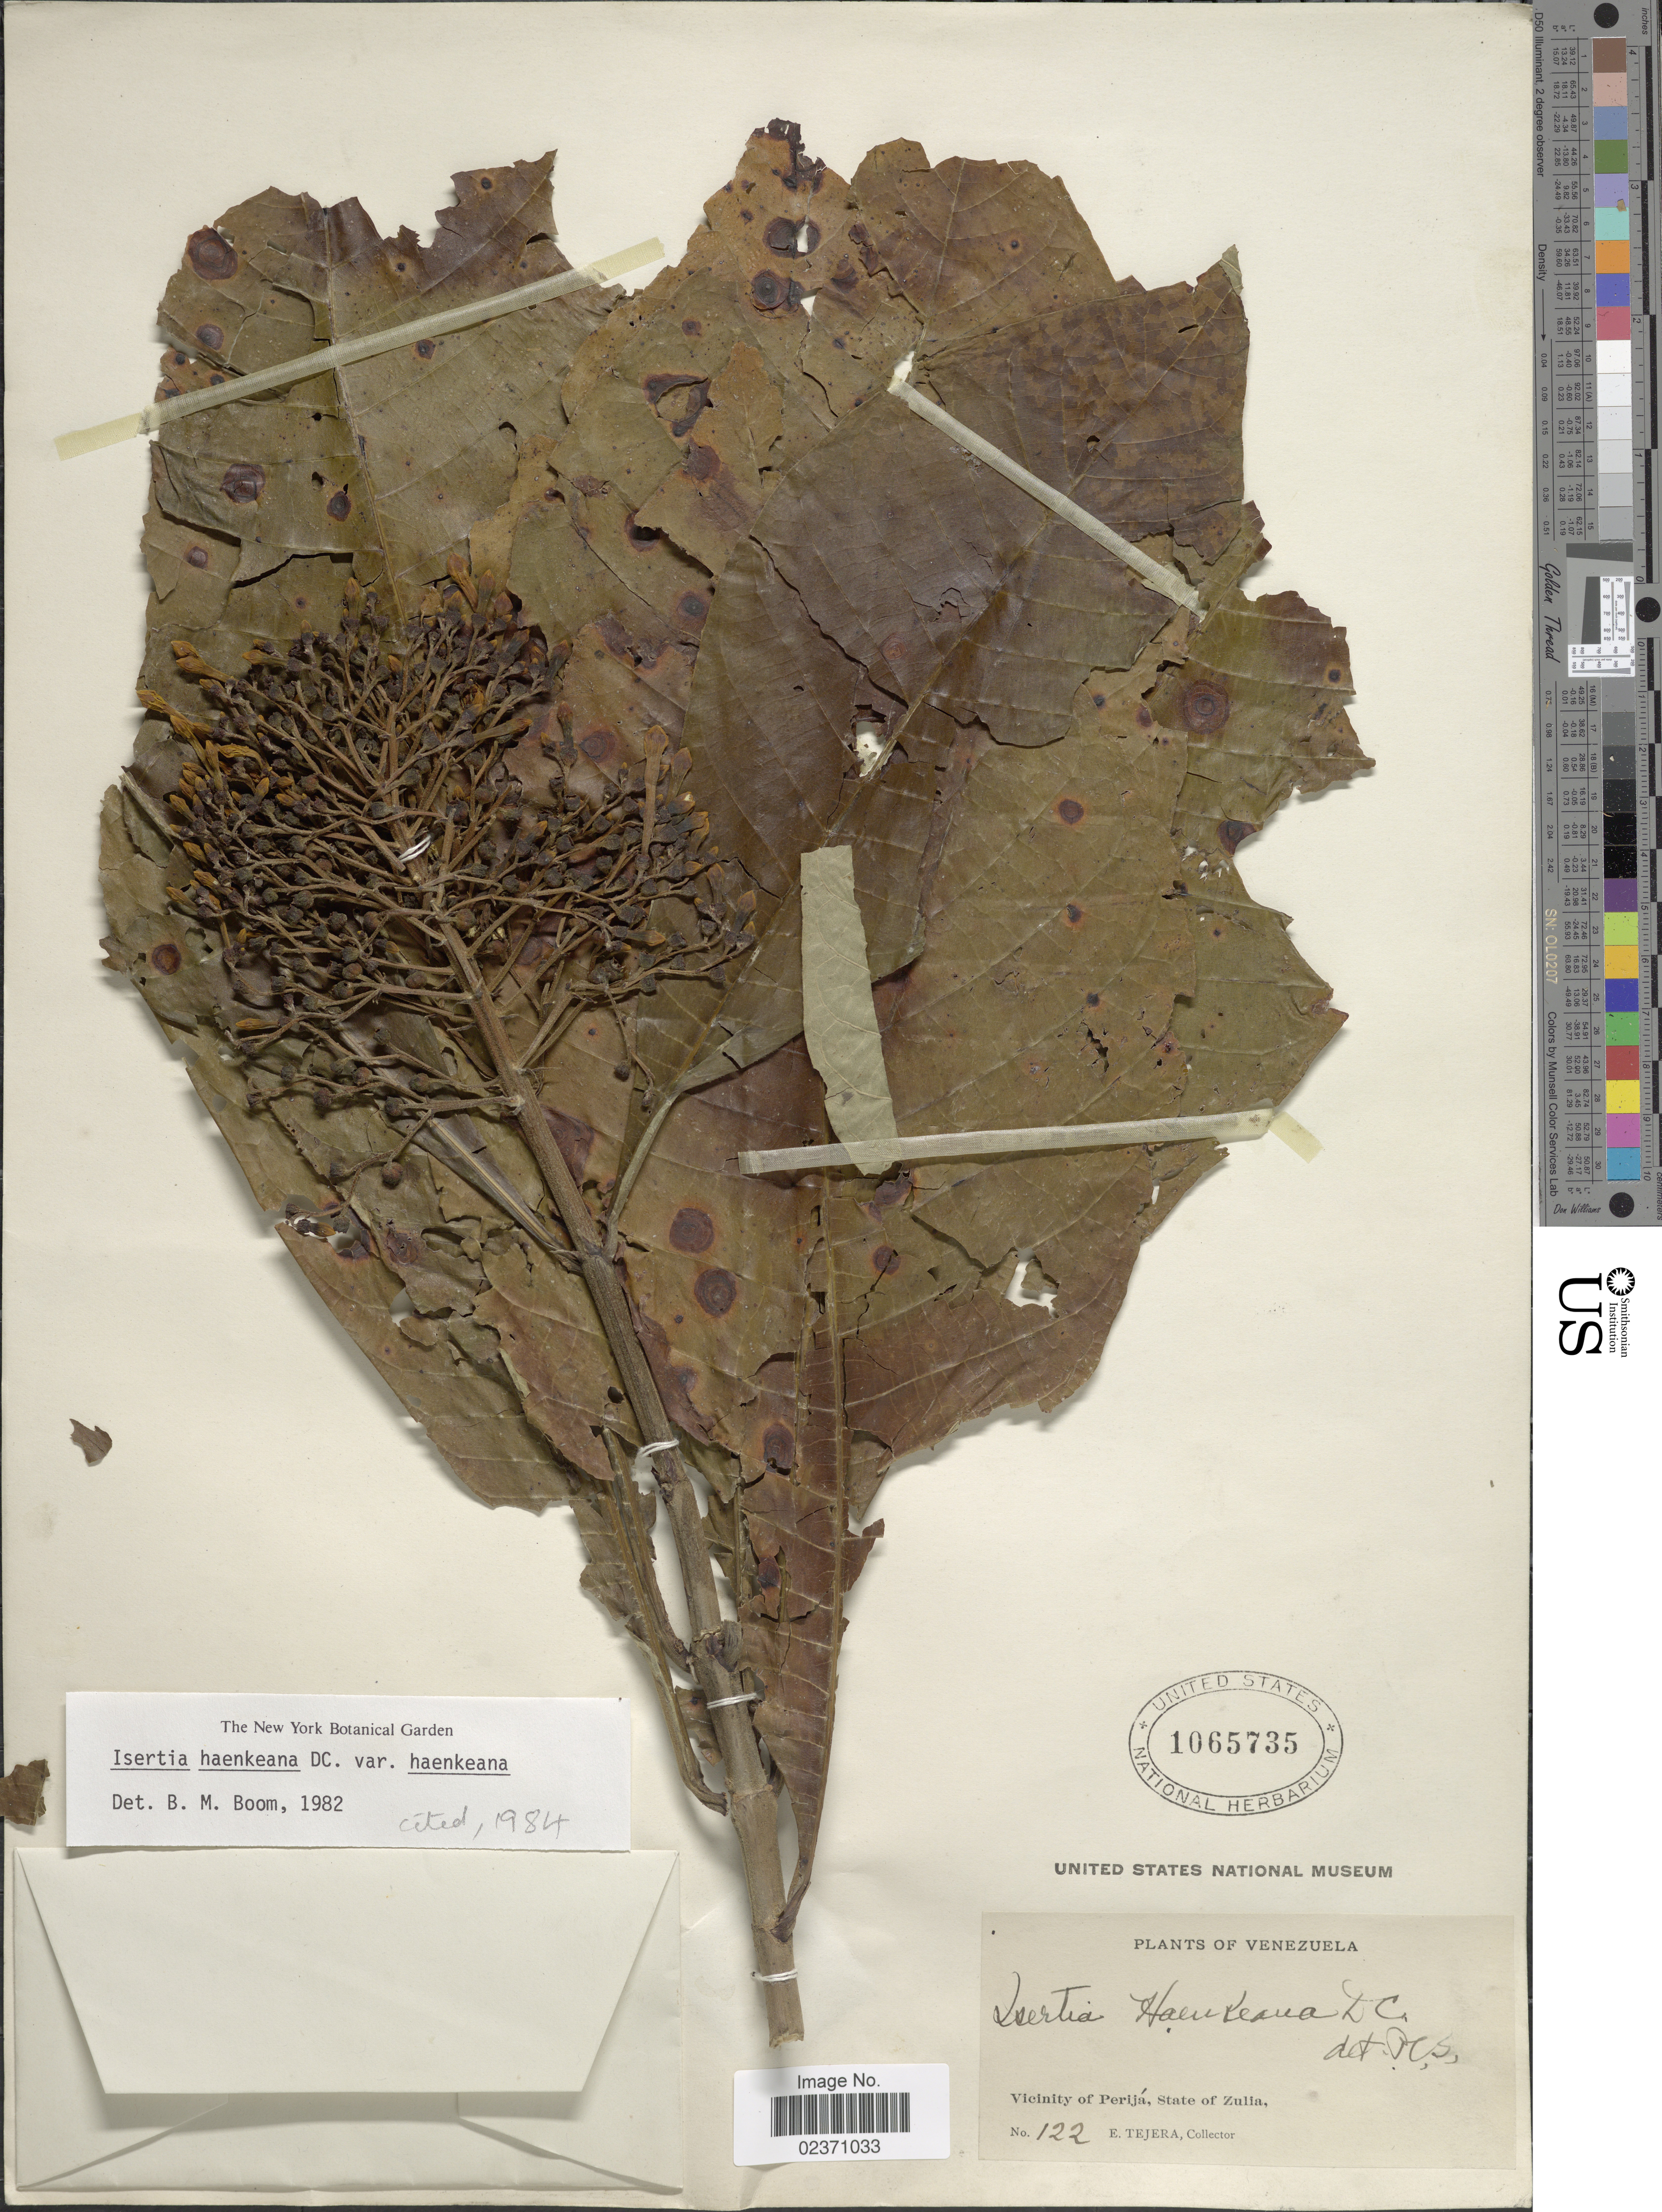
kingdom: Plantae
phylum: Tracheophyta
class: Magnoliopsida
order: Gentianales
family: Rubiaceae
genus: Isertia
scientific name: Isertia haenkeana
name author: DC.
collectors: E. Tejera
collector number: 122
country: Venezuela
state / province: Zulia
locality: Vicinity of Perija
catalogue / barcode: US 1065735